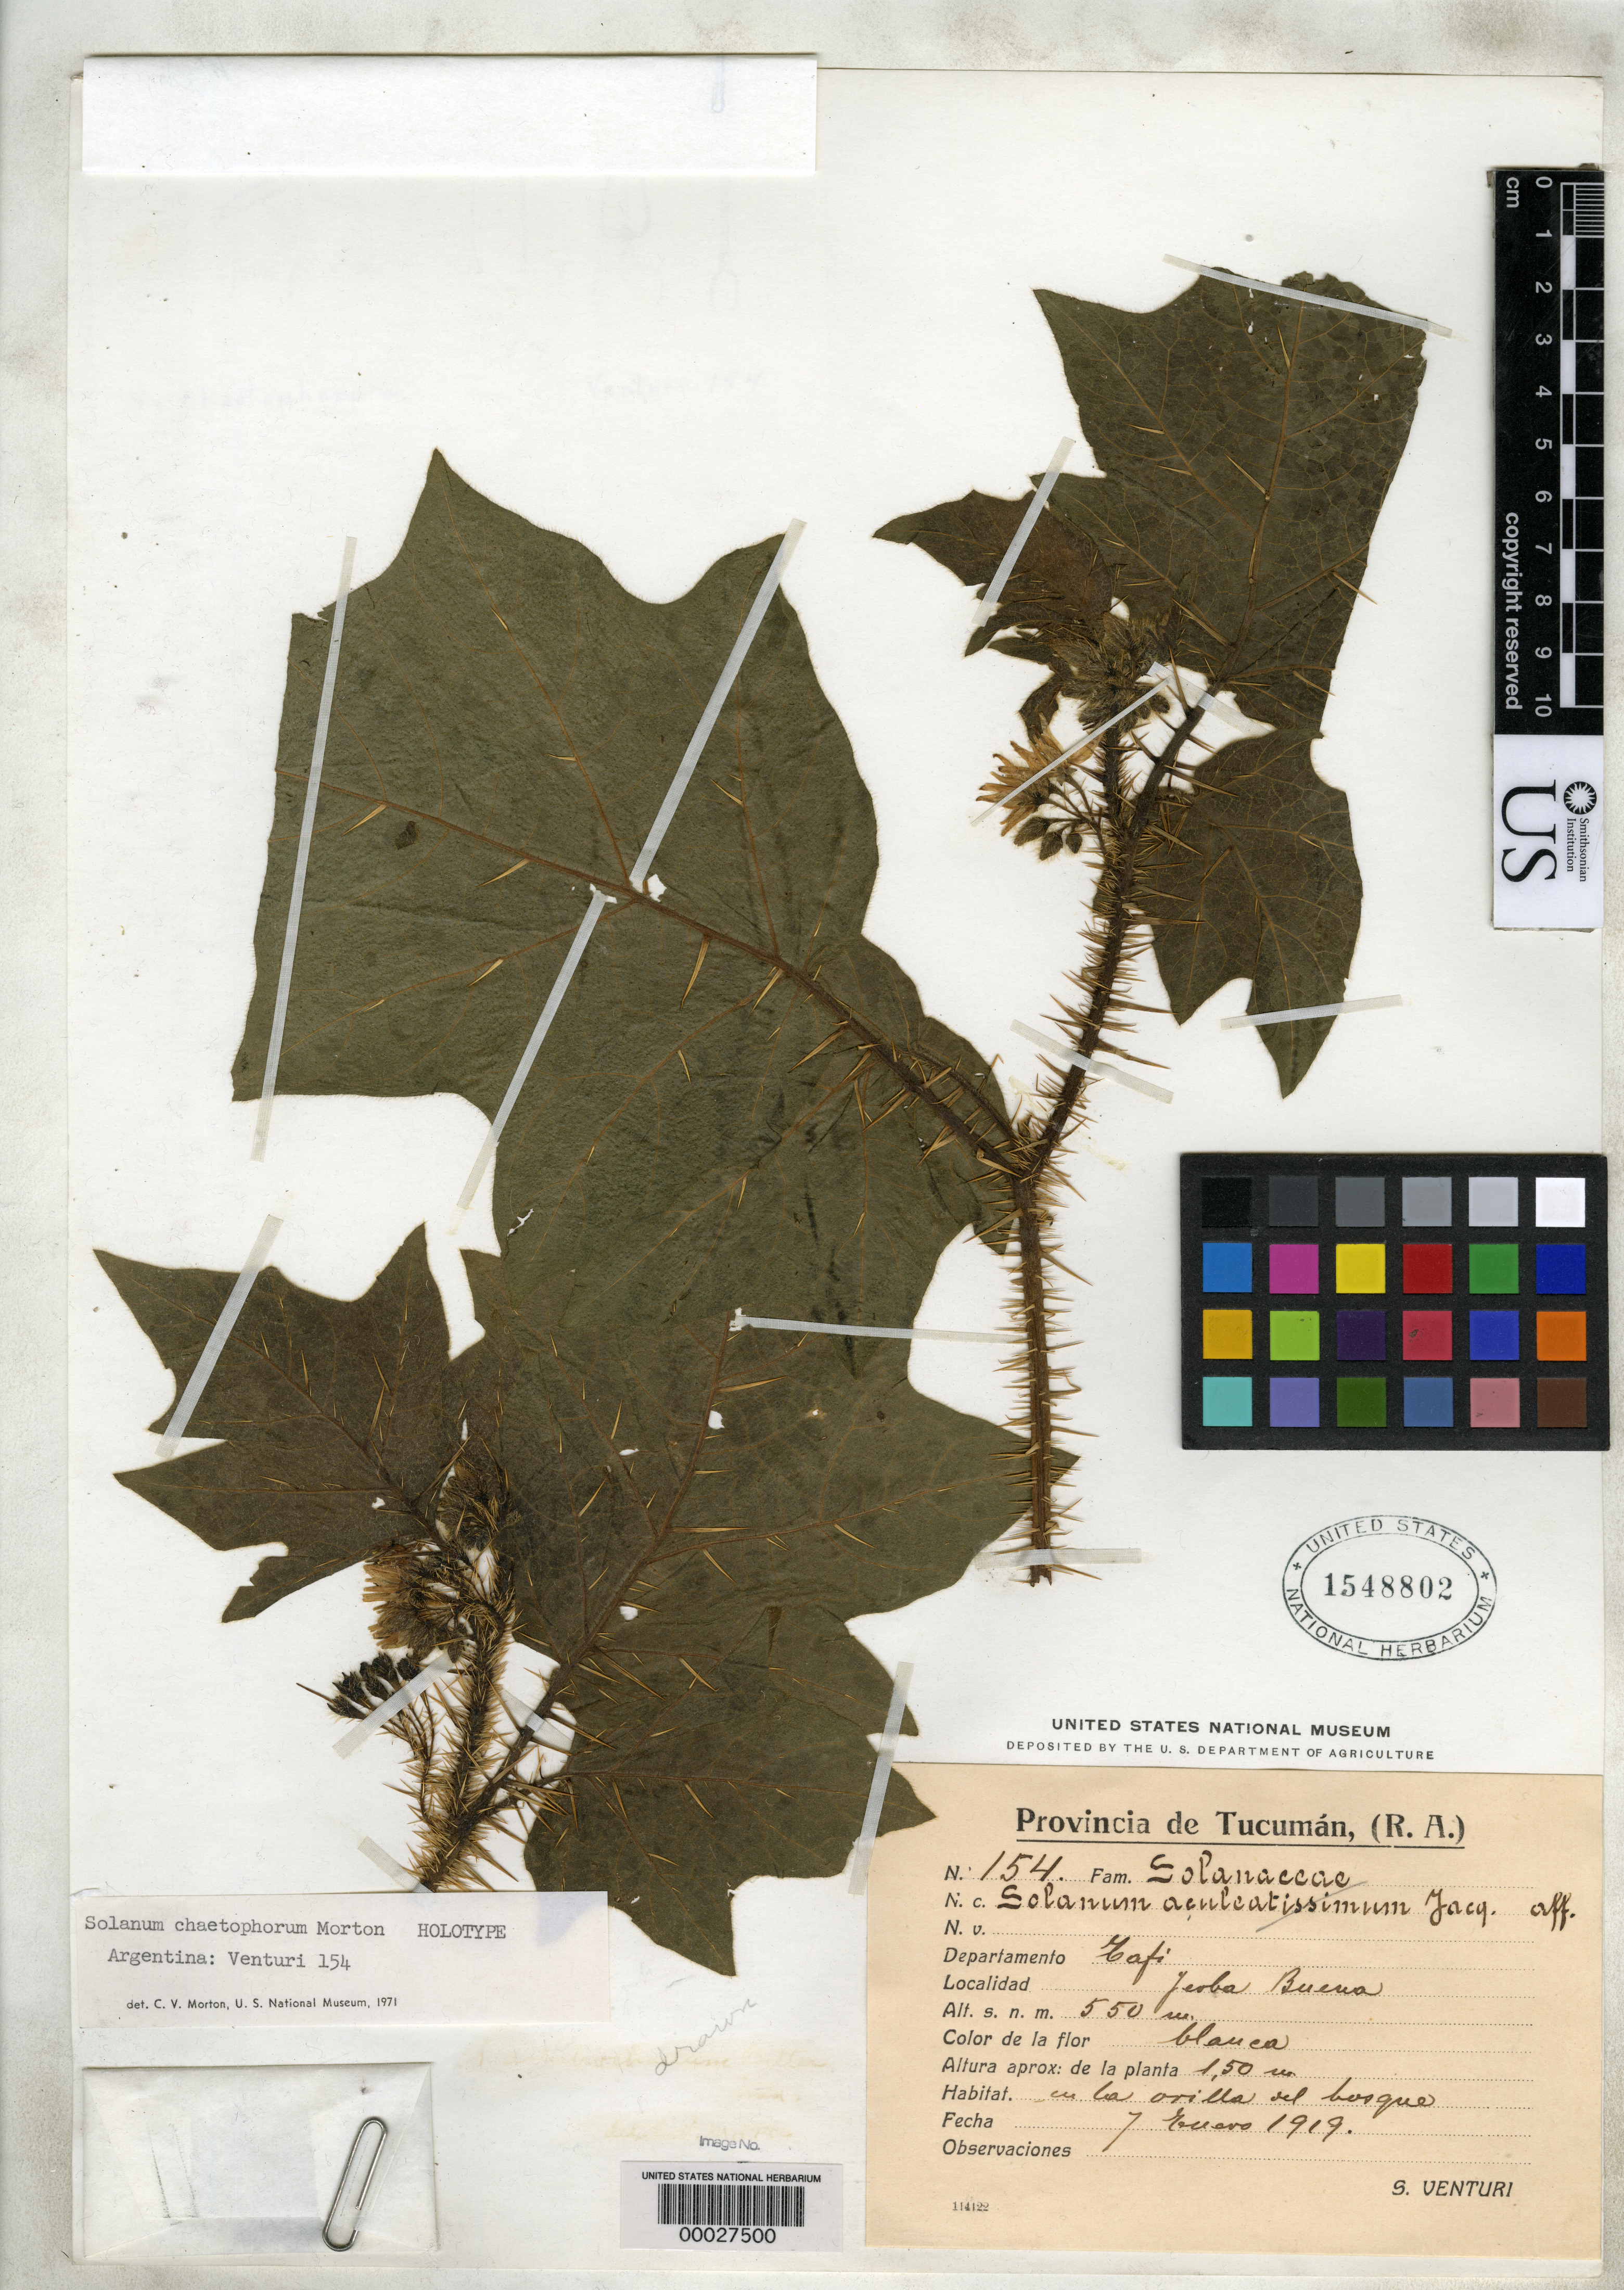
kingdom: Plantae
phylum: Tracheophyta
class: Magnoliopsida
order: Solanales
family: Solanaceae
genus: Solanum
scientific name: Solanum chaetophorum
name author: C.V. Morton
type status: Holotype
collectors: S. Venturi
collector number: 154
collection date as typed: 07 Jan 1919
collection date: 1919-01-07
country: Argentina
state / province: Tucumán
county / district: Tafí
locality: Yerba Buena.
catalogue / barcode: US 1548802